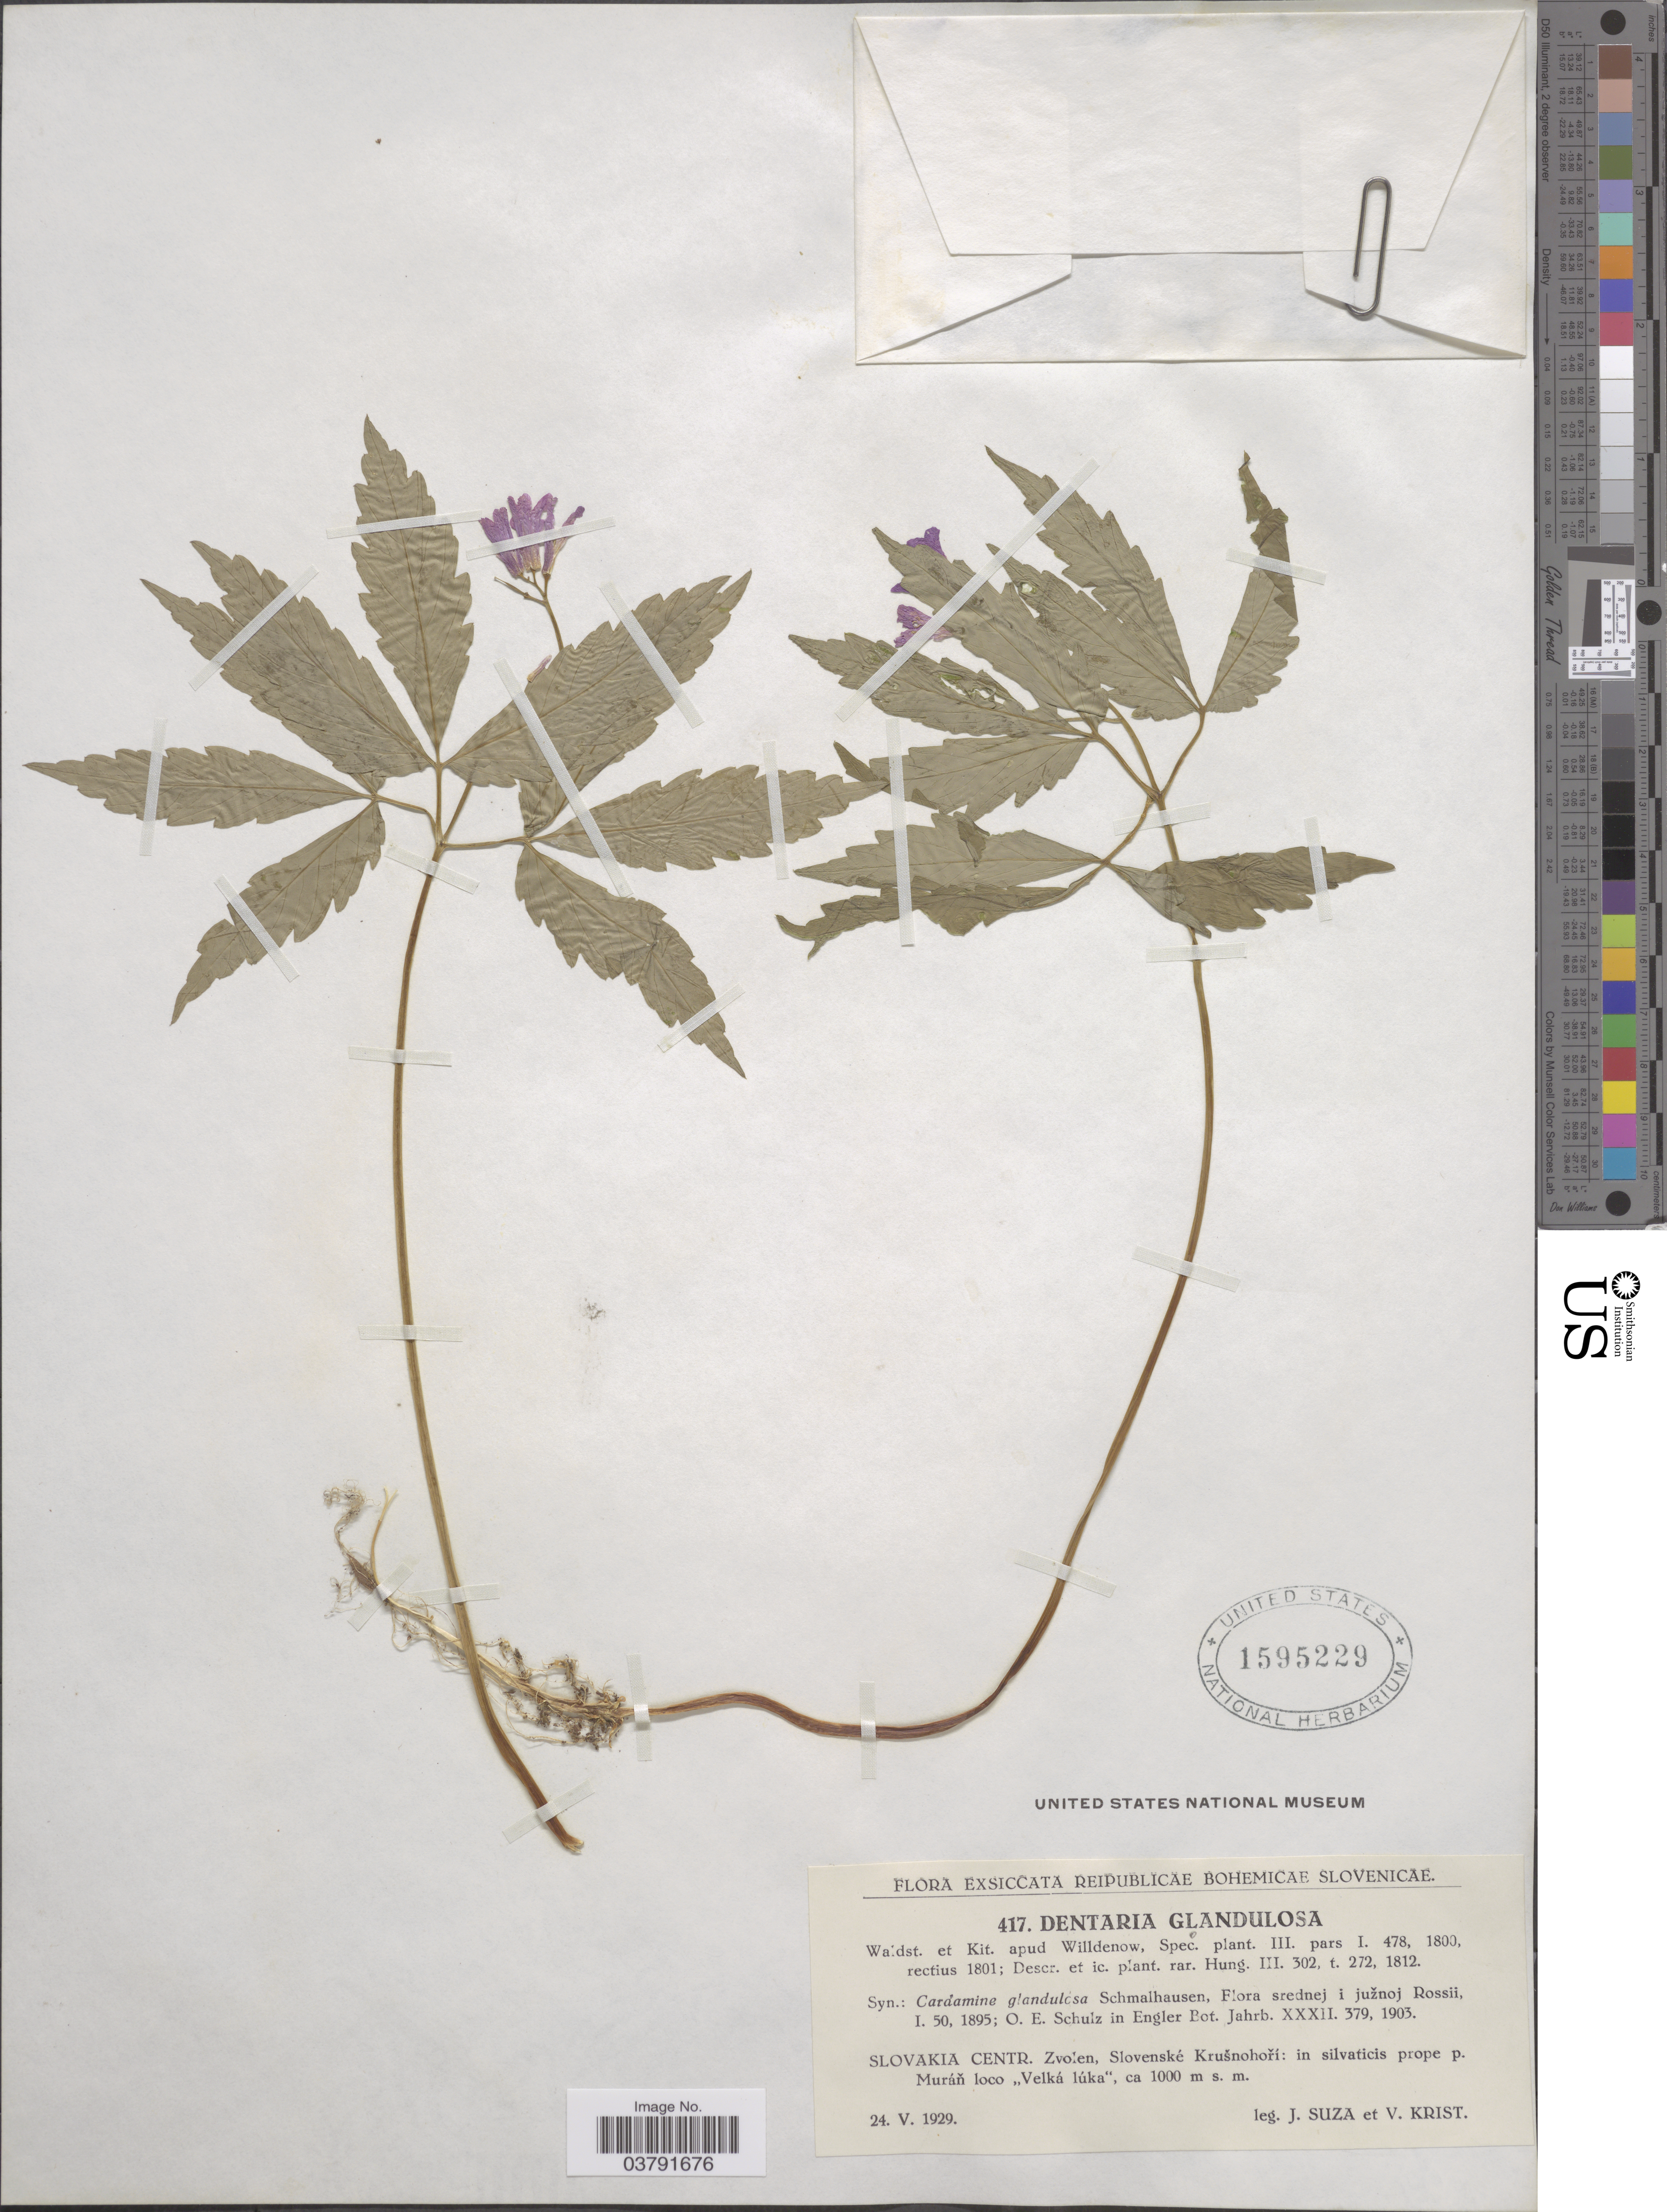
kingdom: Plantae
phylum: Tracheophyta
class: Magnoliopsida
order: Brassicales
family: Brassicaceae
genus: Dentaria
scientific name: Dentaria glandulosa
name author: Waldst. & Kit.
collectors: J. Suza & V. Krist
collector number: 417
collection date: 1929-05-24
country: Slovakia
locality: Republicae Bohemicae Slovenicae. Slovakia Centr. Zvolen, Slovenské Krušnohoři: in silvaticis prope p. Muráň loco "Velká Lúka". [interpreted]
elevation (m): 1000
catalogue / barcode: US 1595229